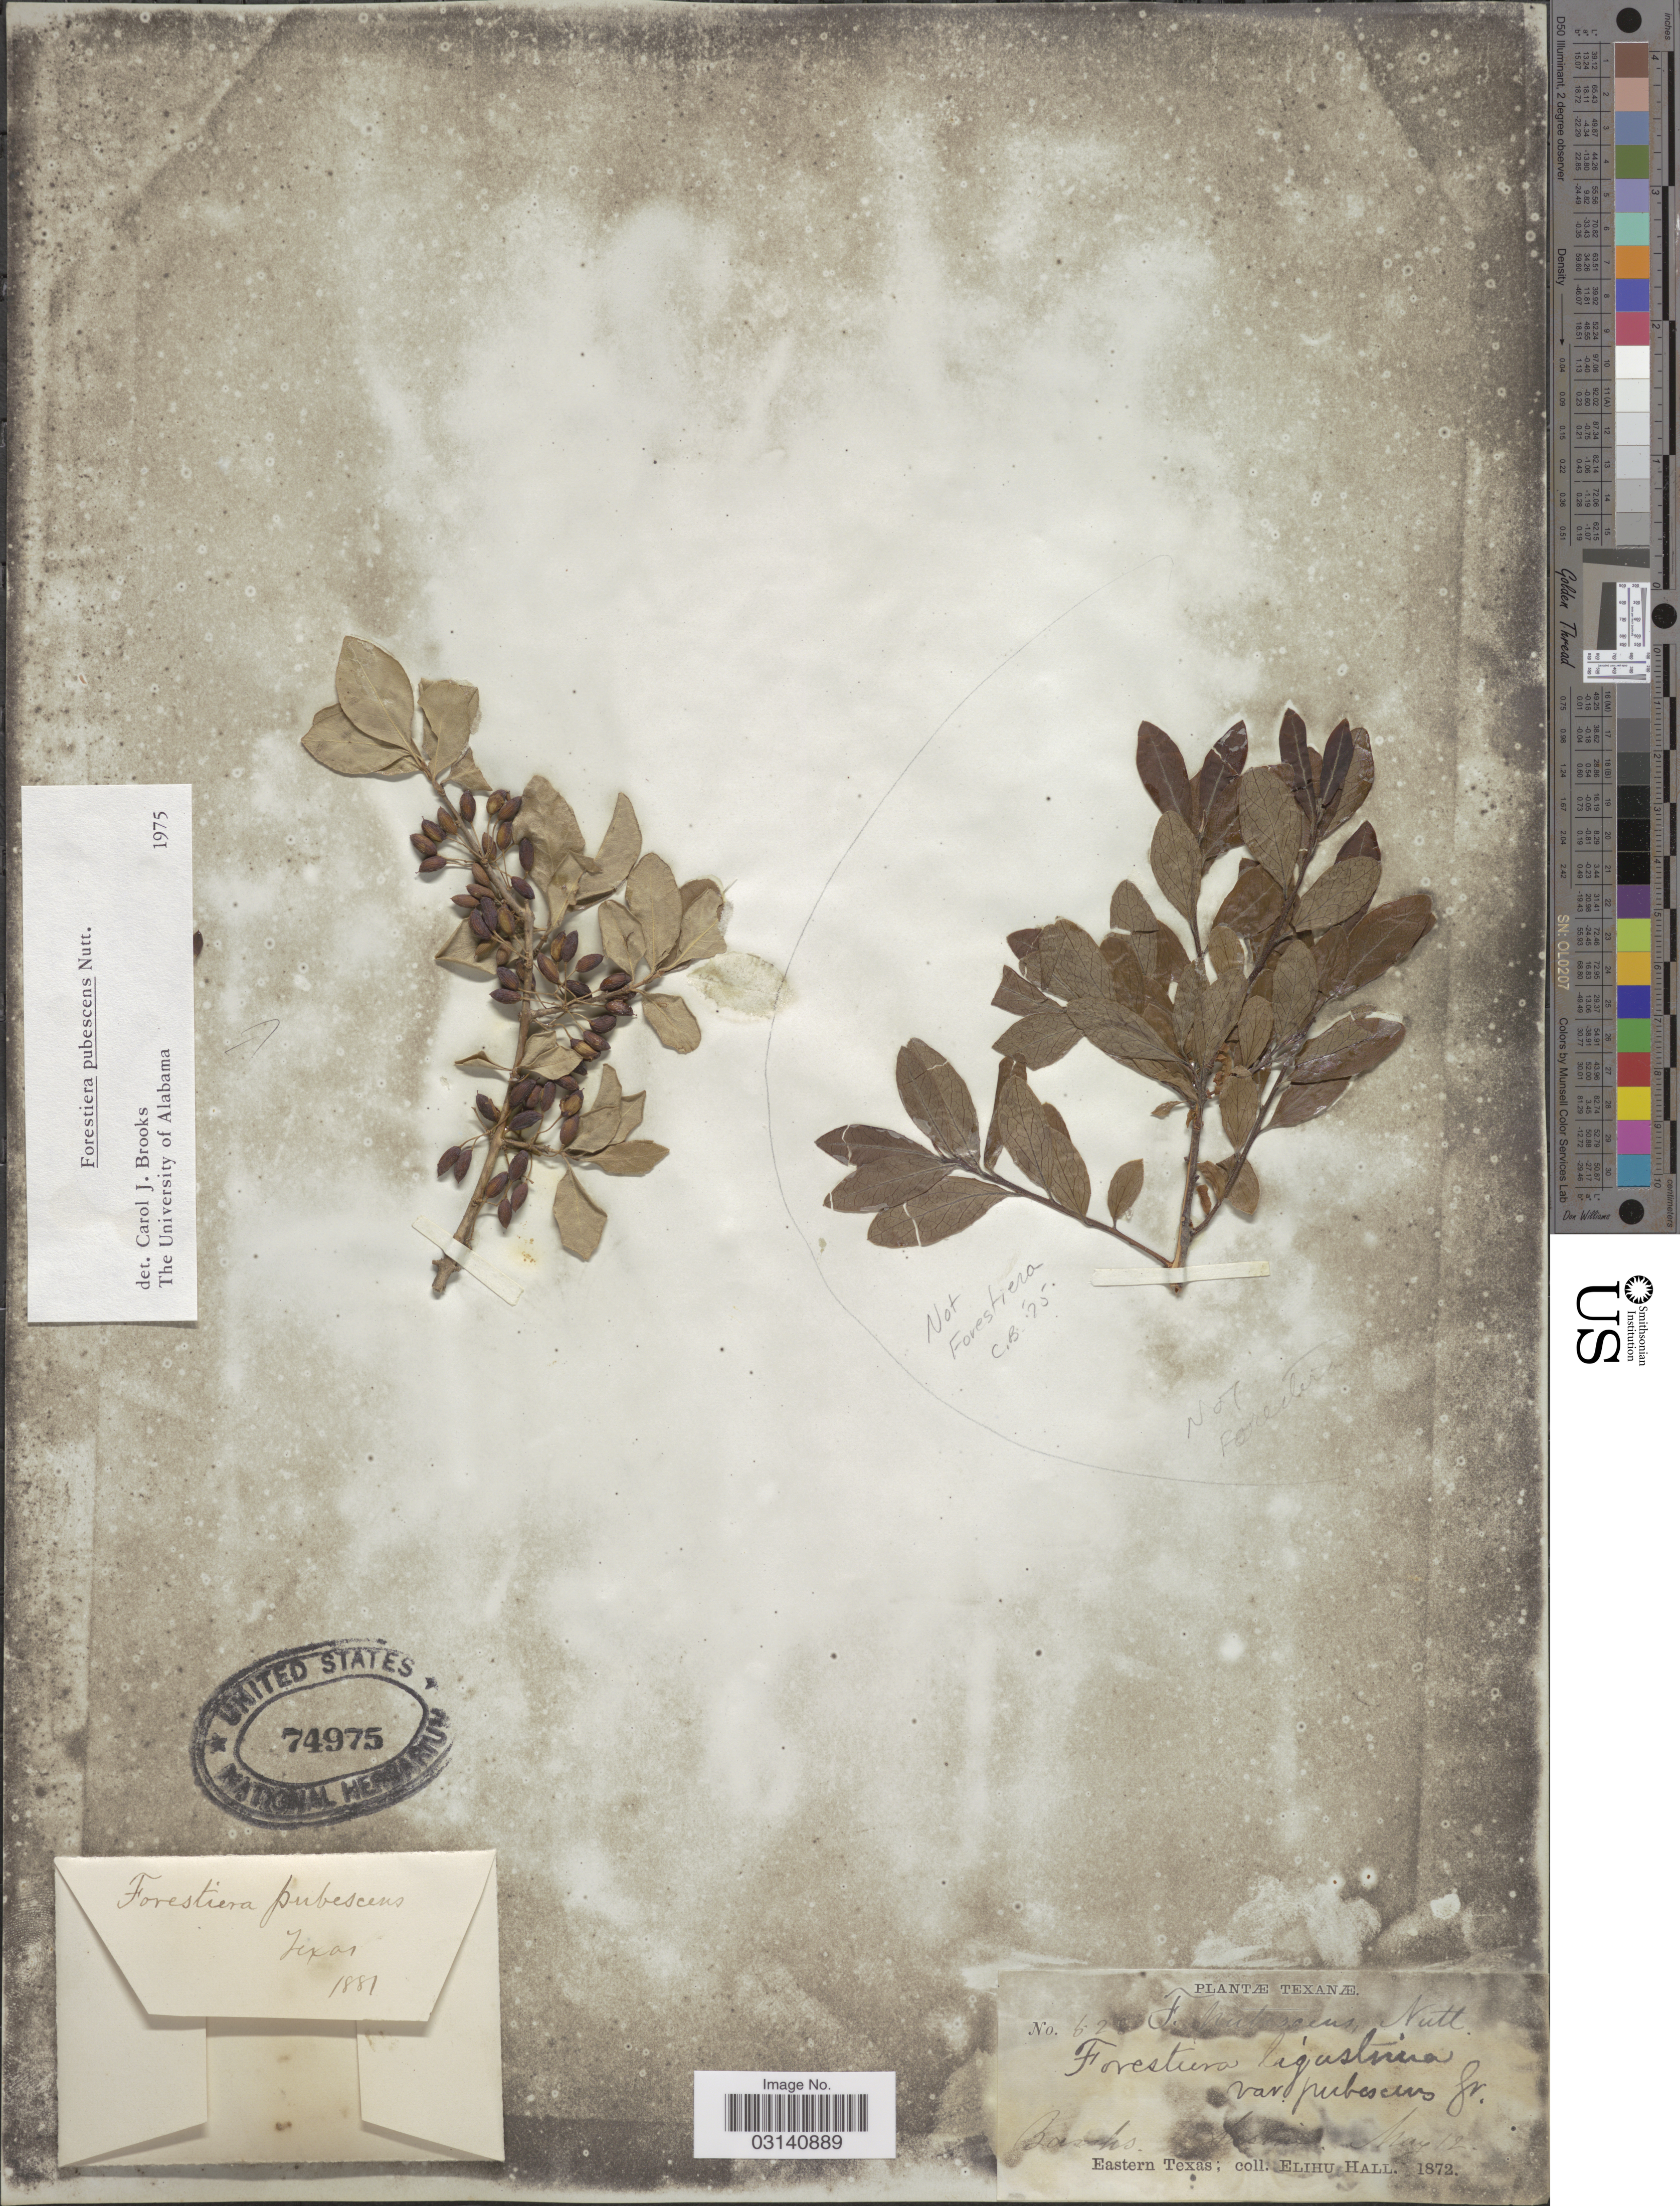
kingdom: Plantae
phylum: Tracheophyta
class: Magnoliopsida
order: Lamiales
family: Oleaceae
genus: Forestiera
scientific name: Forestiera pubescens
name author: Nutt.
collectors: E. Hall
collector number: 628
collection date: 1872-05-12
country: United States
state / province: Texas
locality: Eastern Texas.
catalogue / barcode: US 74975